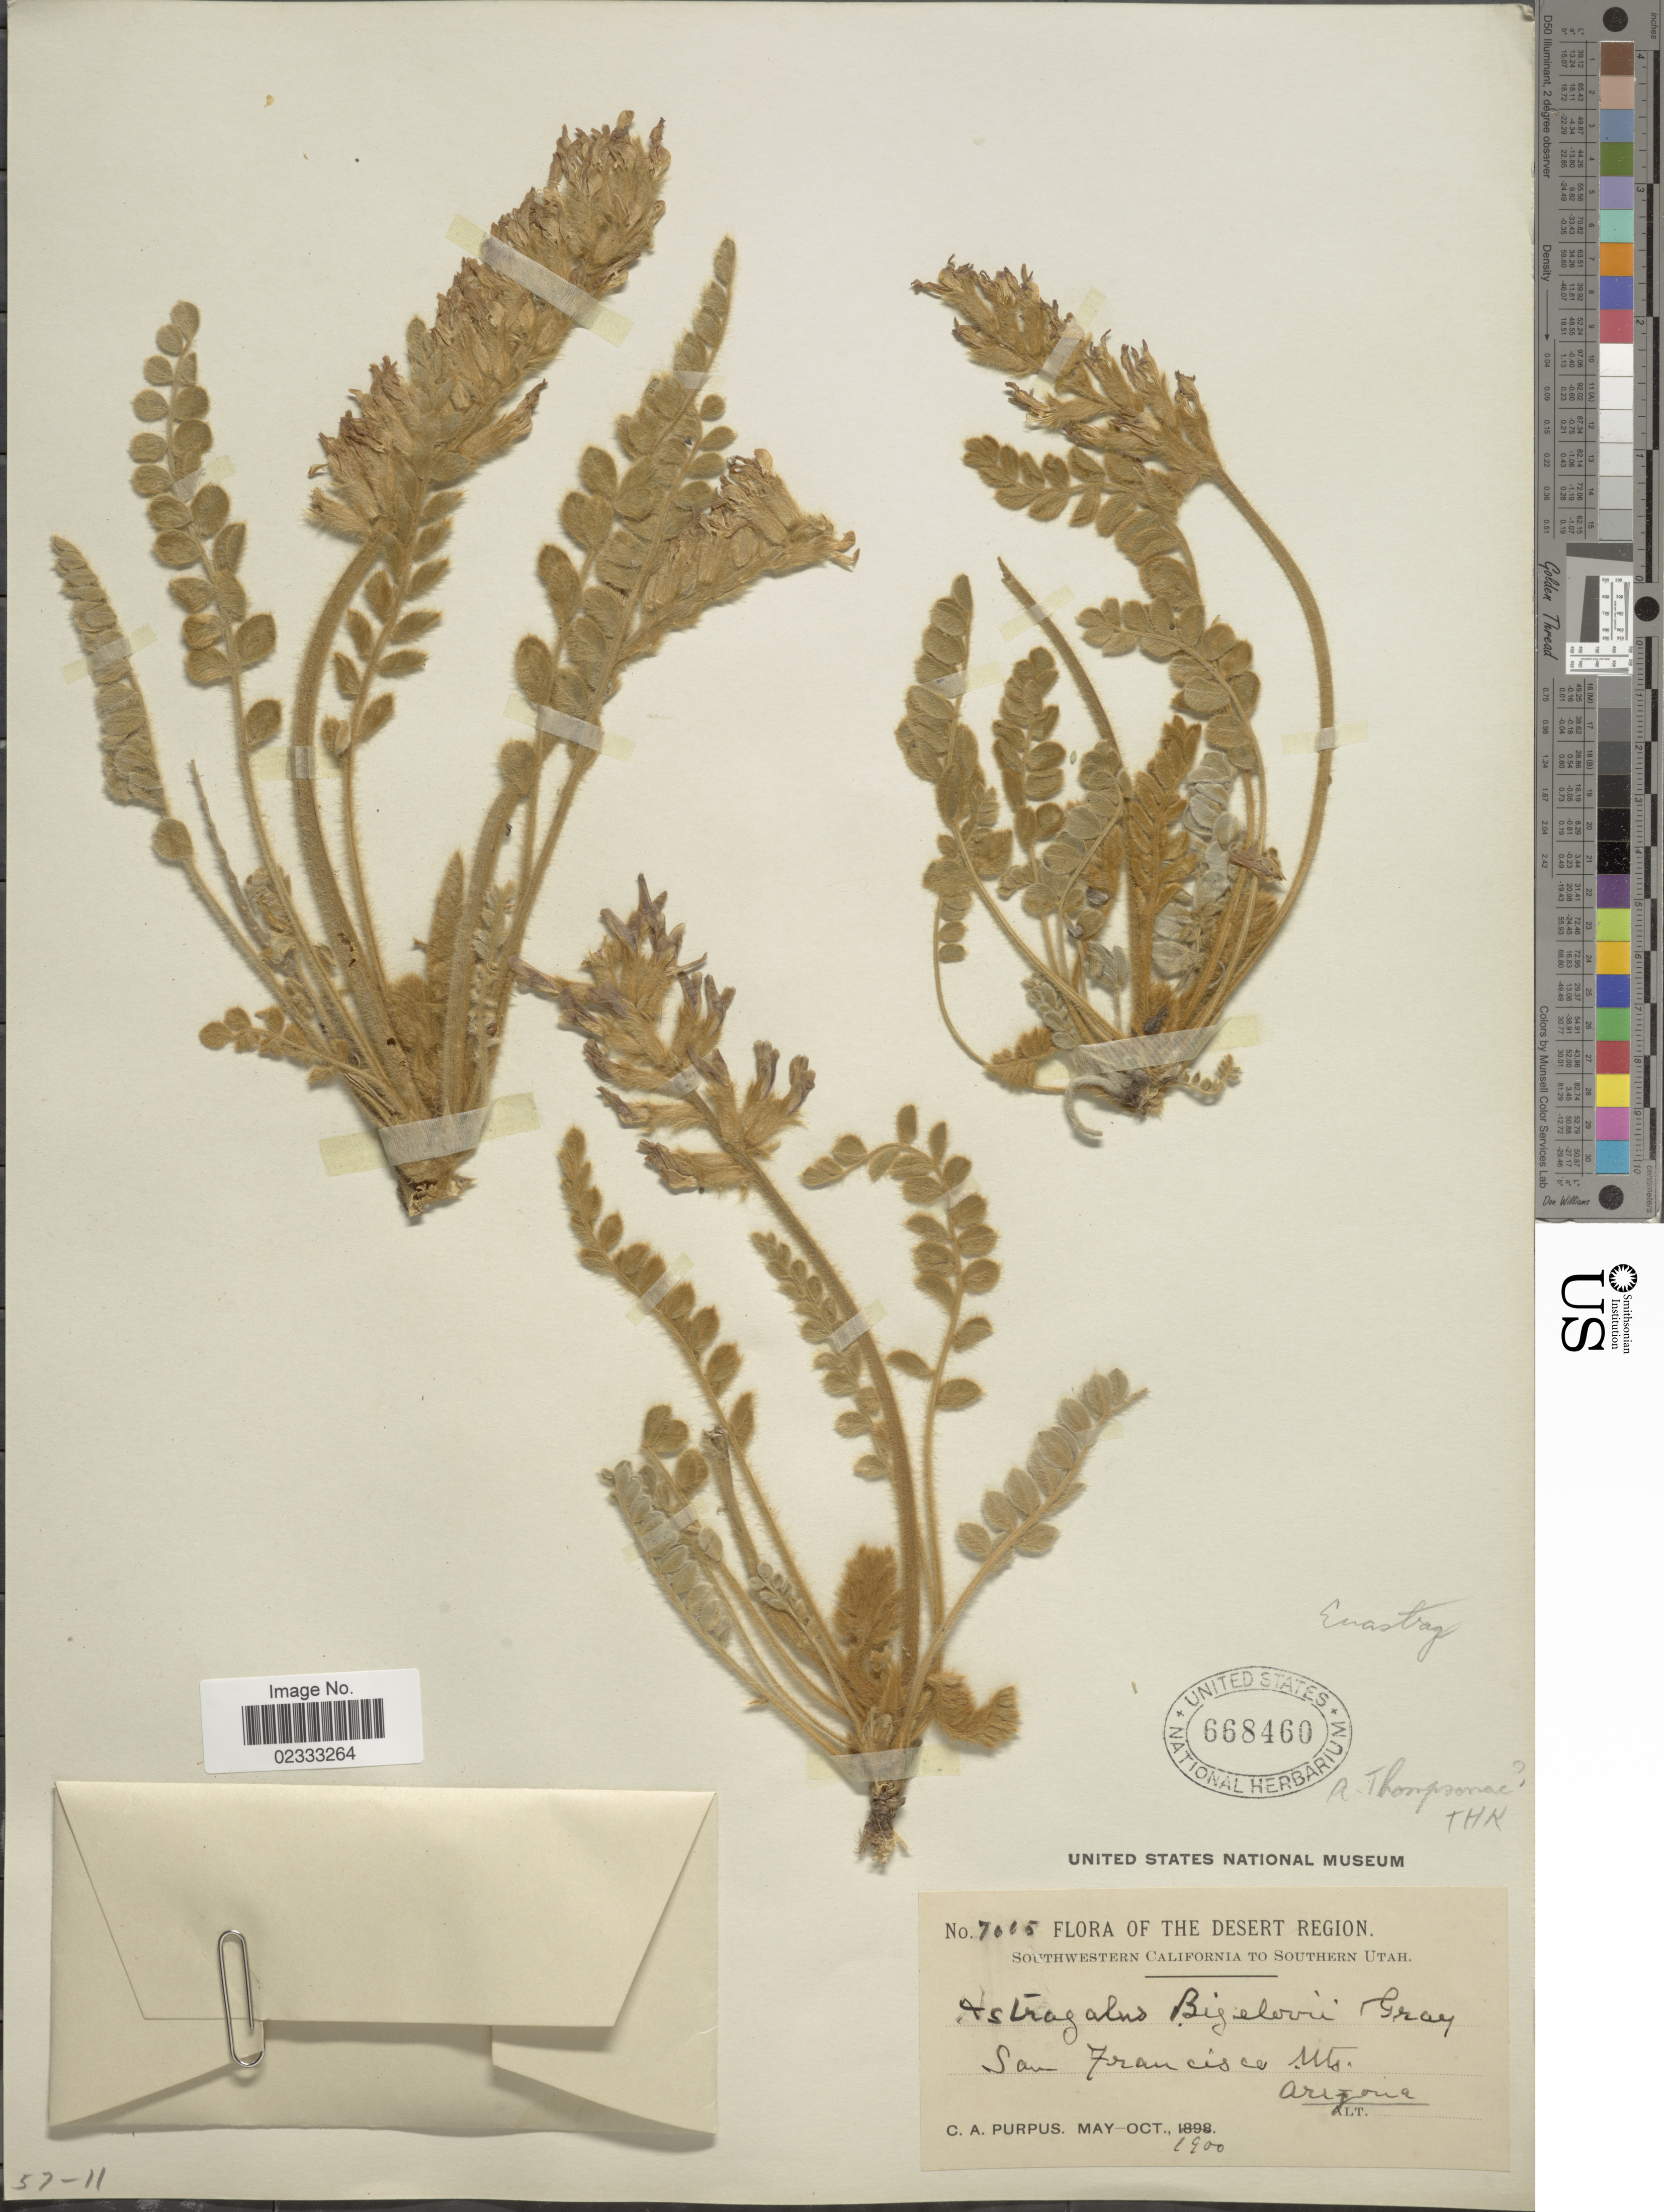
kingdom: Plantae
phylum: Tracheophyta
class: Magnoliopsida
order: Fabales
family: Fabaceae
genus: Astragalus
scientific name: Astragalus mollissimus var. bigelovii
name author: (A. Gray) Barneby ex B.L. Turner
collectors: C. A. Purpus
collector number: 7005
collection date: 1900-05/1900-10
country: United States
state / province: Arizona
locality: San Francisco Mts. Desert Region.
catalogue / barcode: US 668460